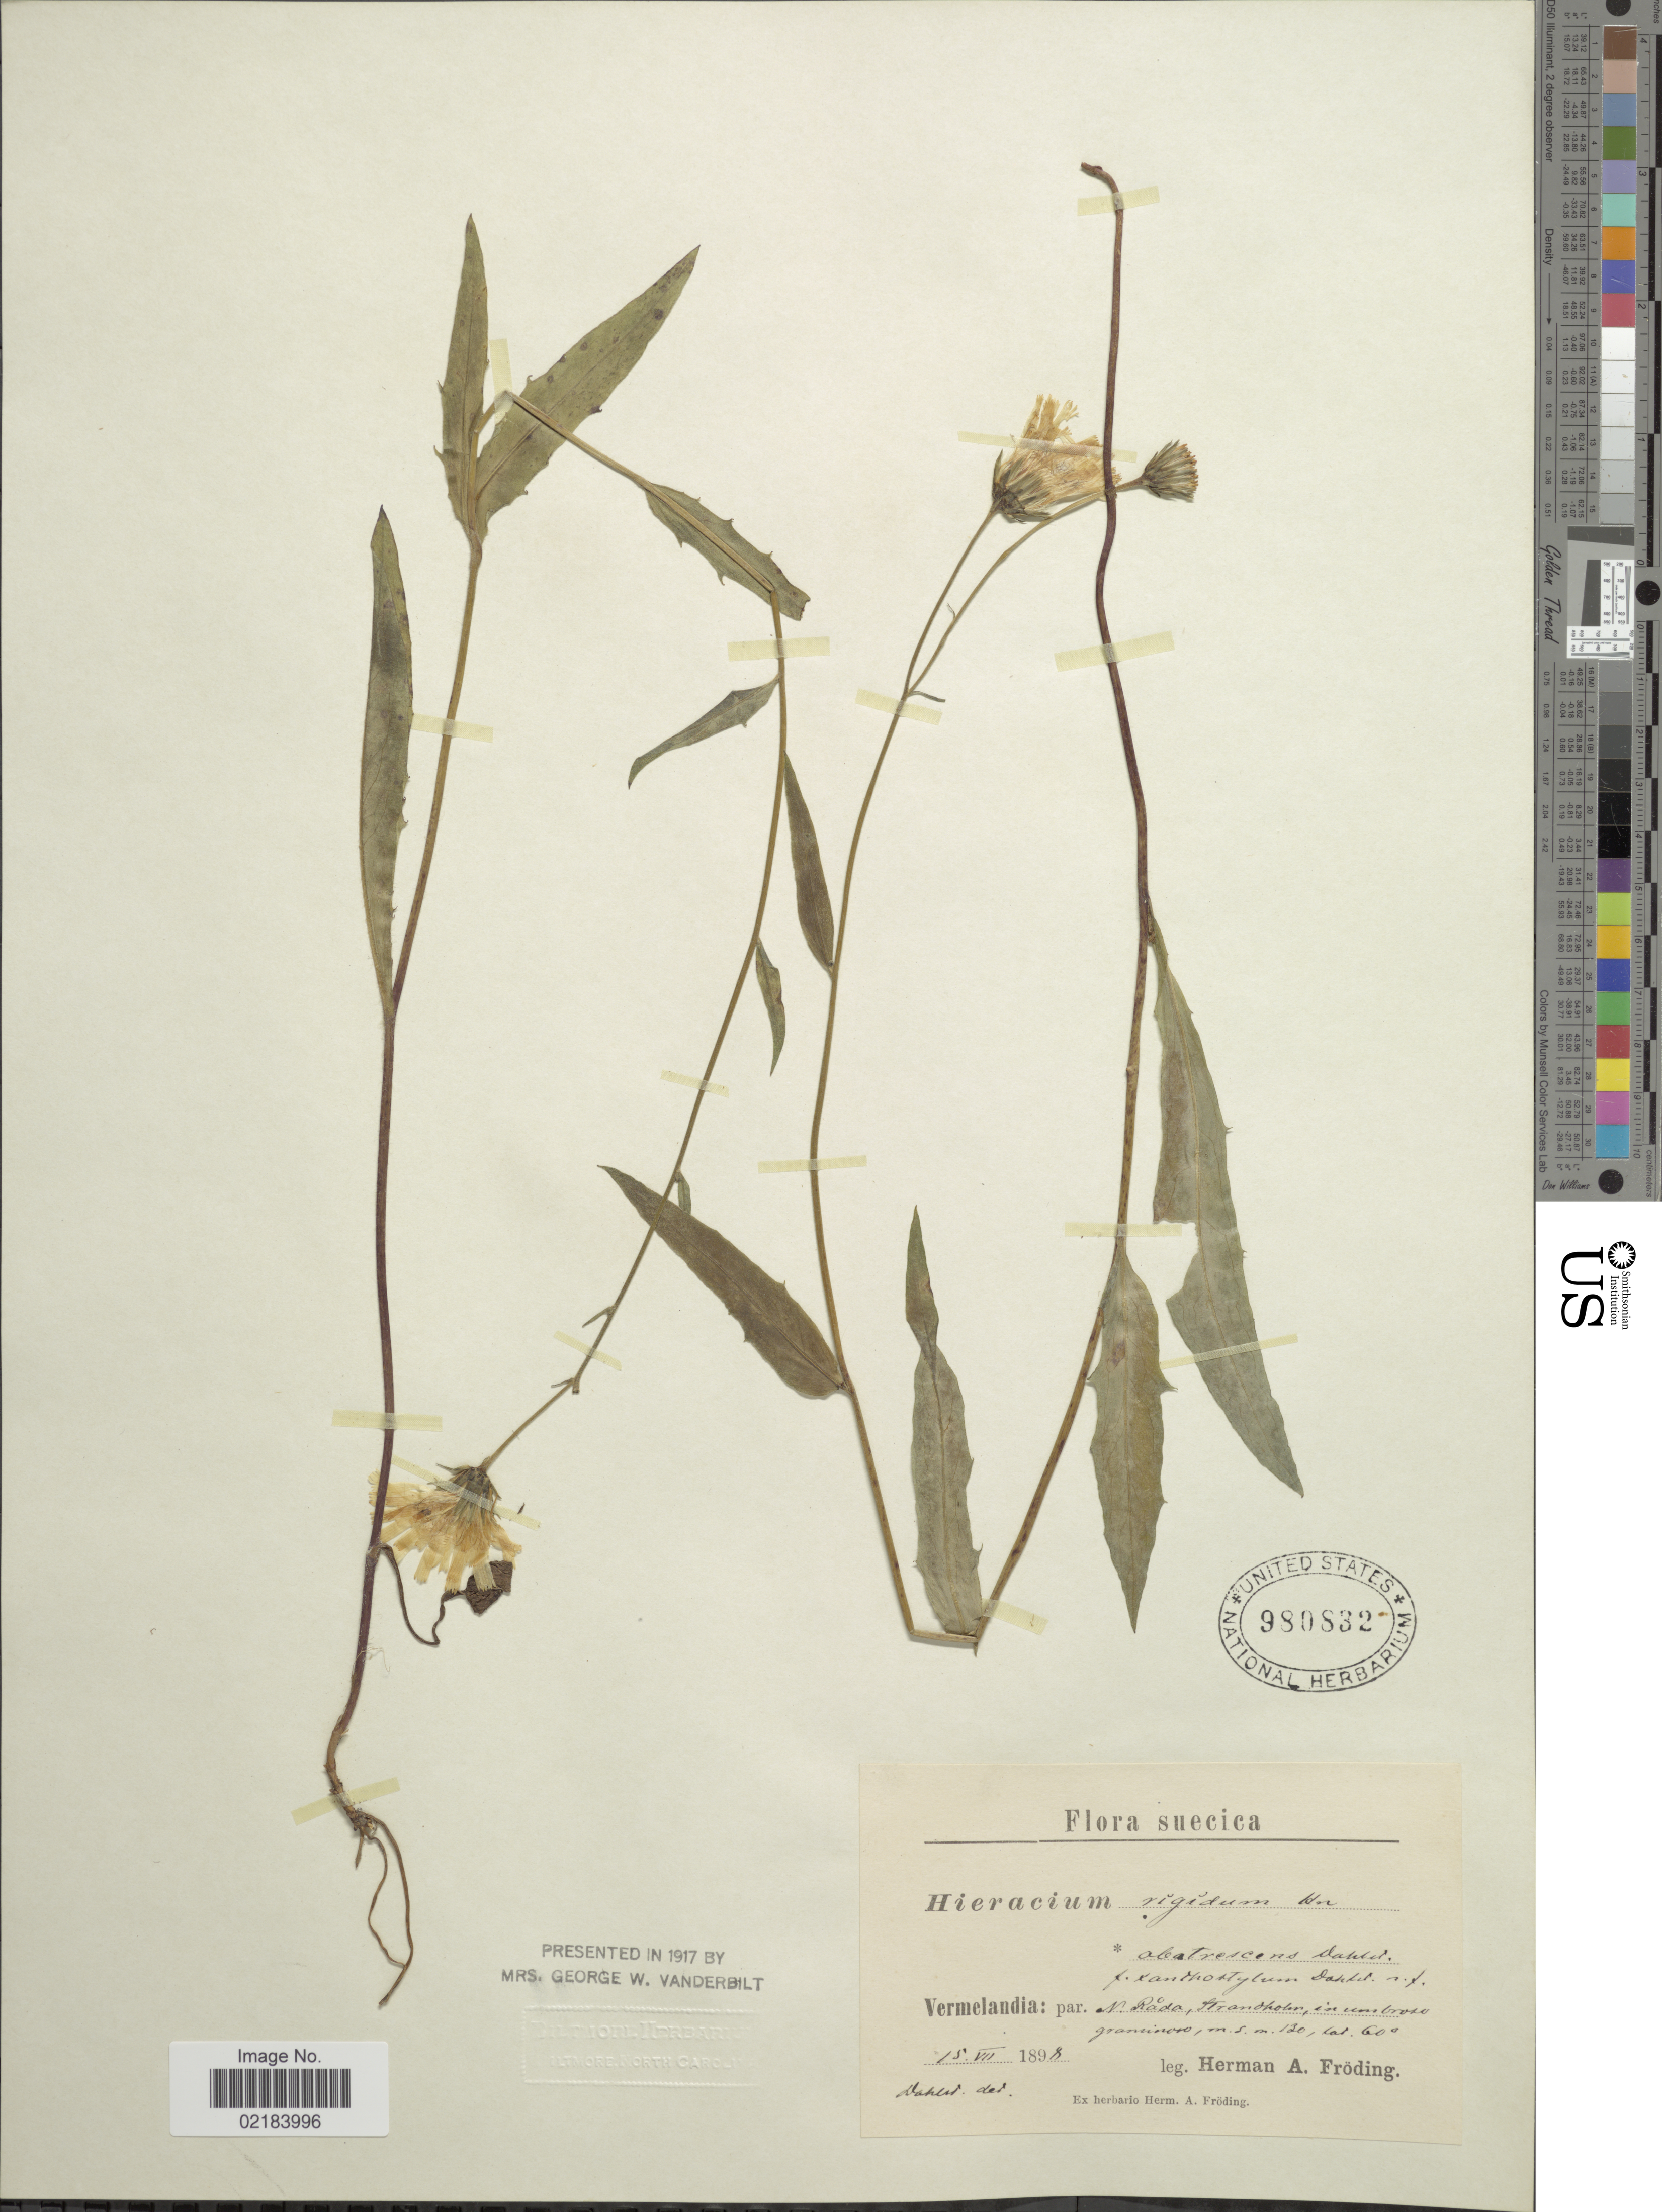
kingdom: Plantae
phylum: Tracheophyta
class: Magnoliopsida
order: Asterales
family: Asteraceae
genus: Hieracium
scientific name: Hieracium rigidum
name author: Hartm.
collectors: H. Froding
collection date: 1898-07-15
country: Sweden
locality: Suecica. Vermelandia: par. N. Rada, Strandholm, in umbroso graminoso.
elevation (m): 130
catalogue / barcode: US 980832